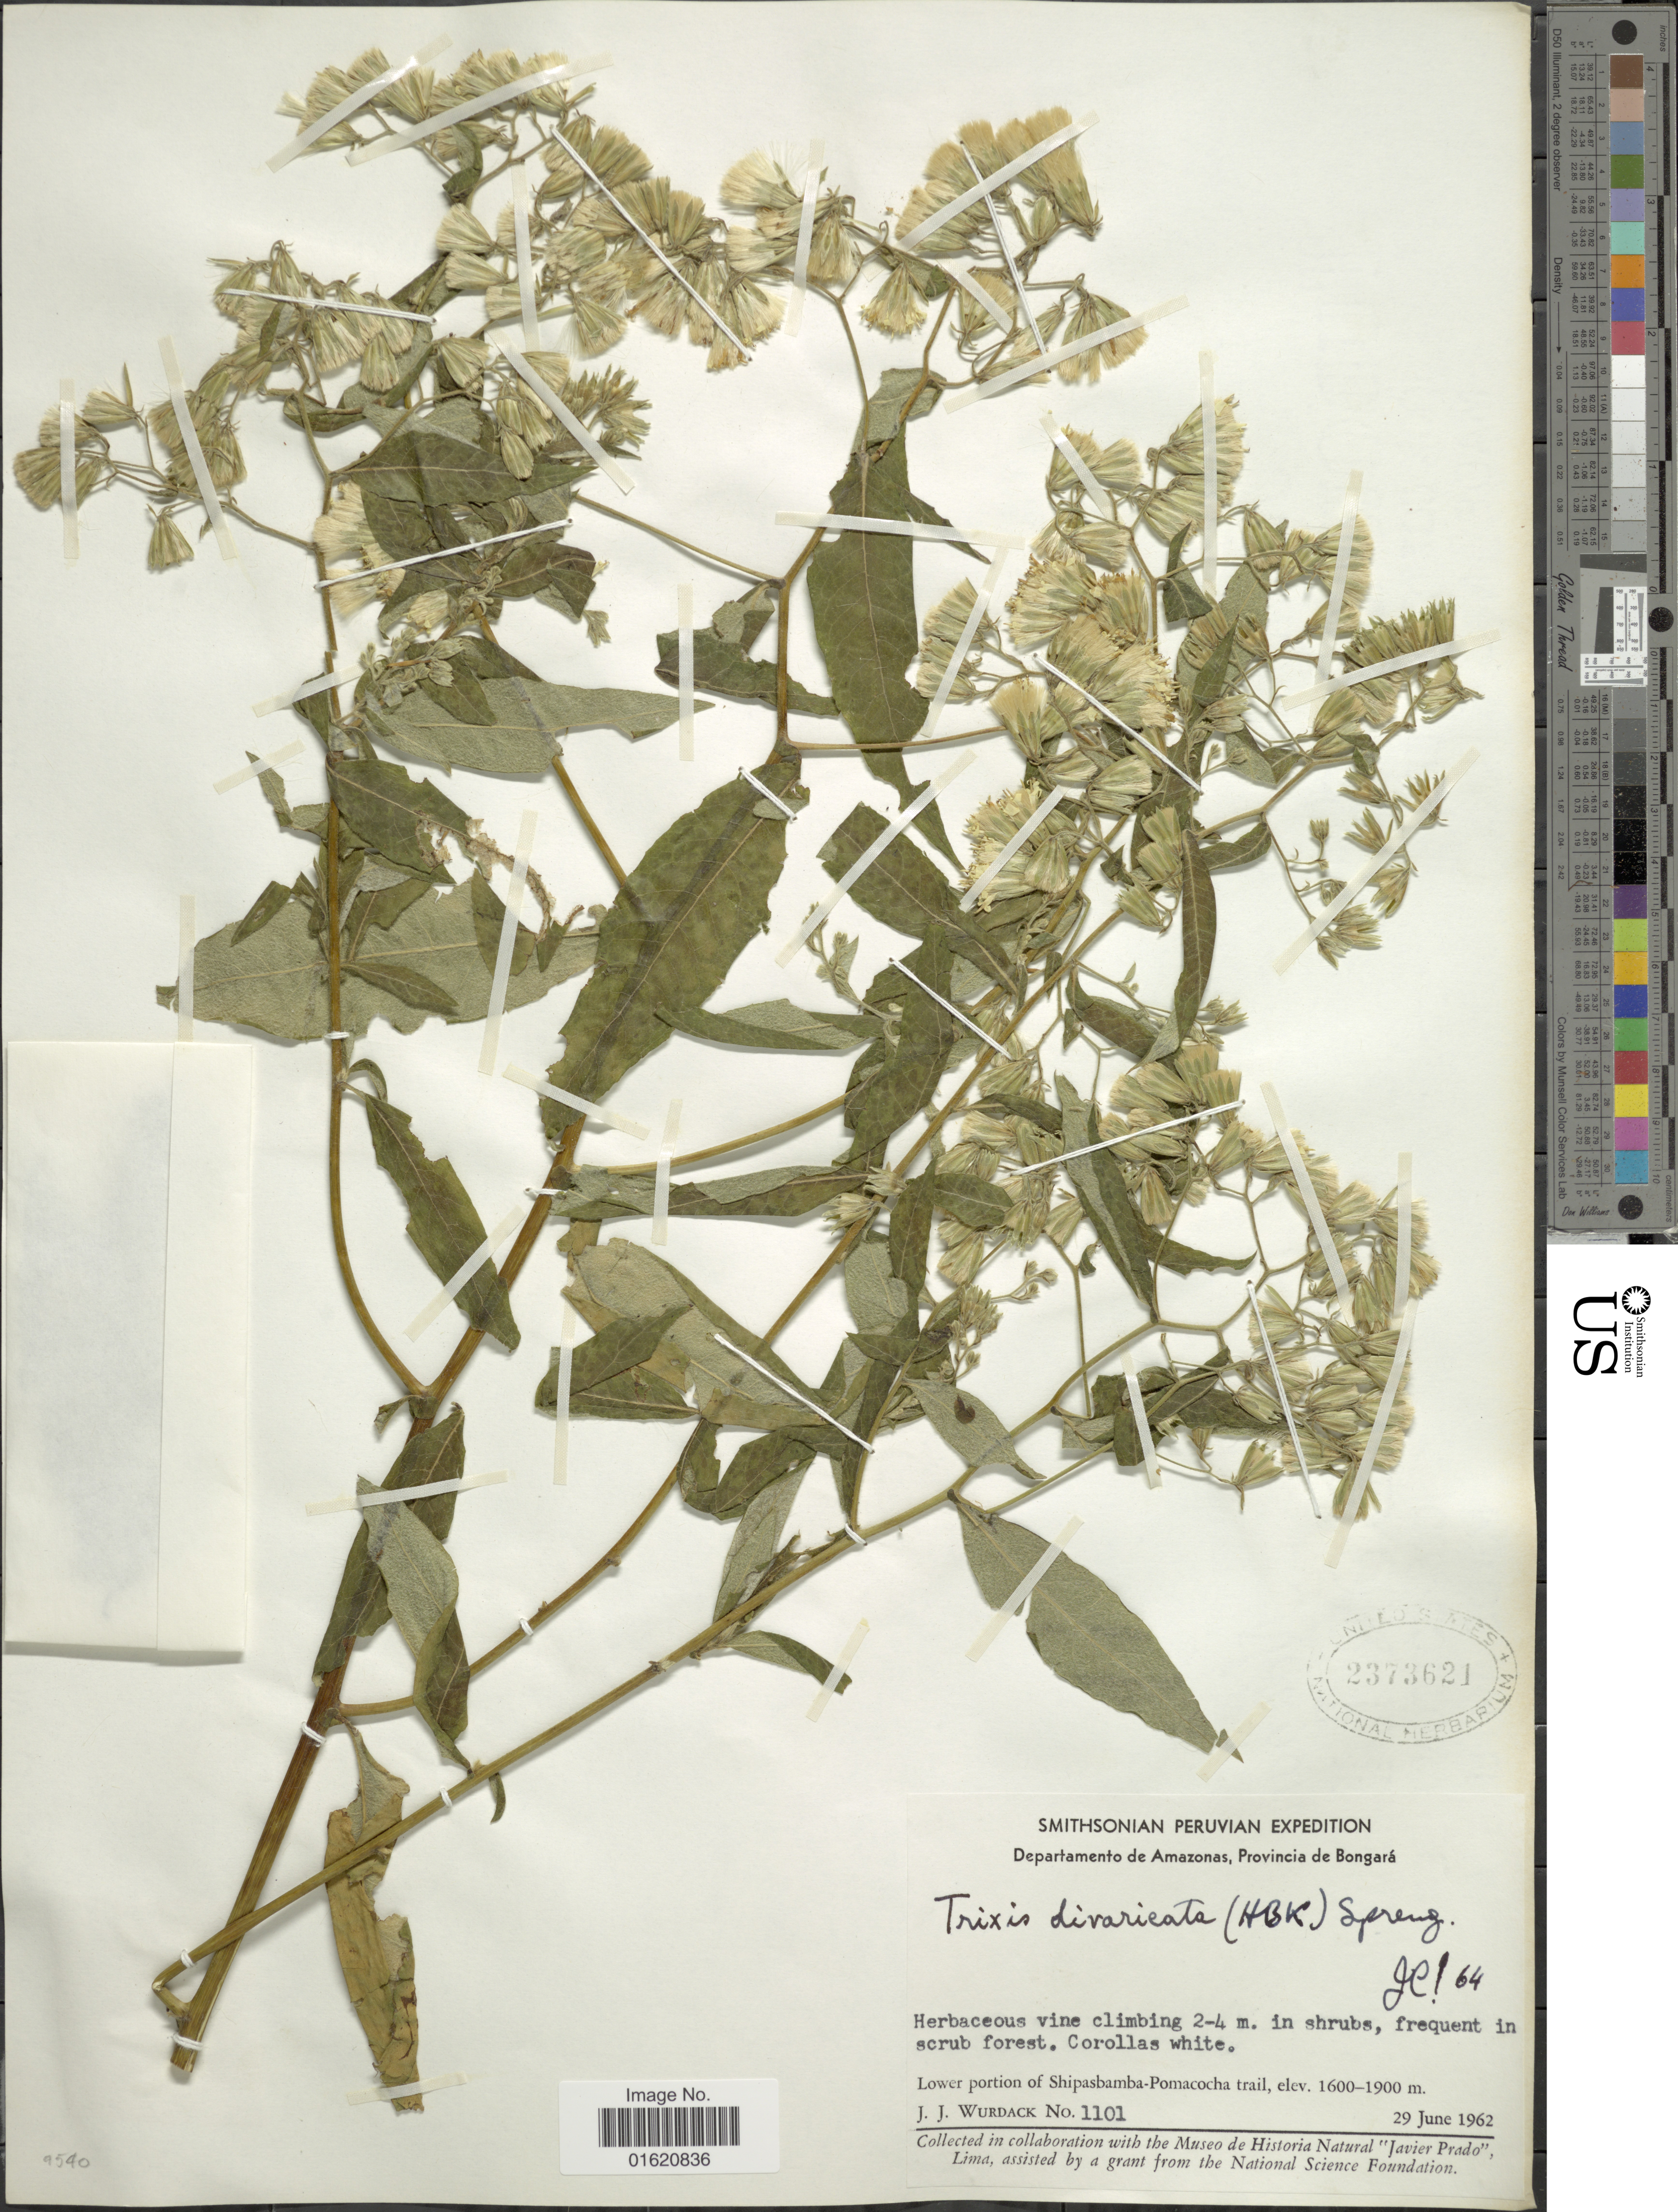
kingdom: Plantae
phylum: Tracheophyta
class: Magnoliopsida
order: Asterales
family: Asteraceae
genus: Trixis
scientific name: Trixis antimenorrhoea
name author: (Schrank) Mart. ex Kuntze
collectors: J. J. Wurdack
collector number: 1101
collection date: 1962-06-29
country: Peru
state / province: Amazonas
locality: Departamento de Amazonas, Provincia de Bongará, lower portion of Shipasbamba-Pamococha trail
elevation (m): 1600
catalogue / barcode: US 2373621